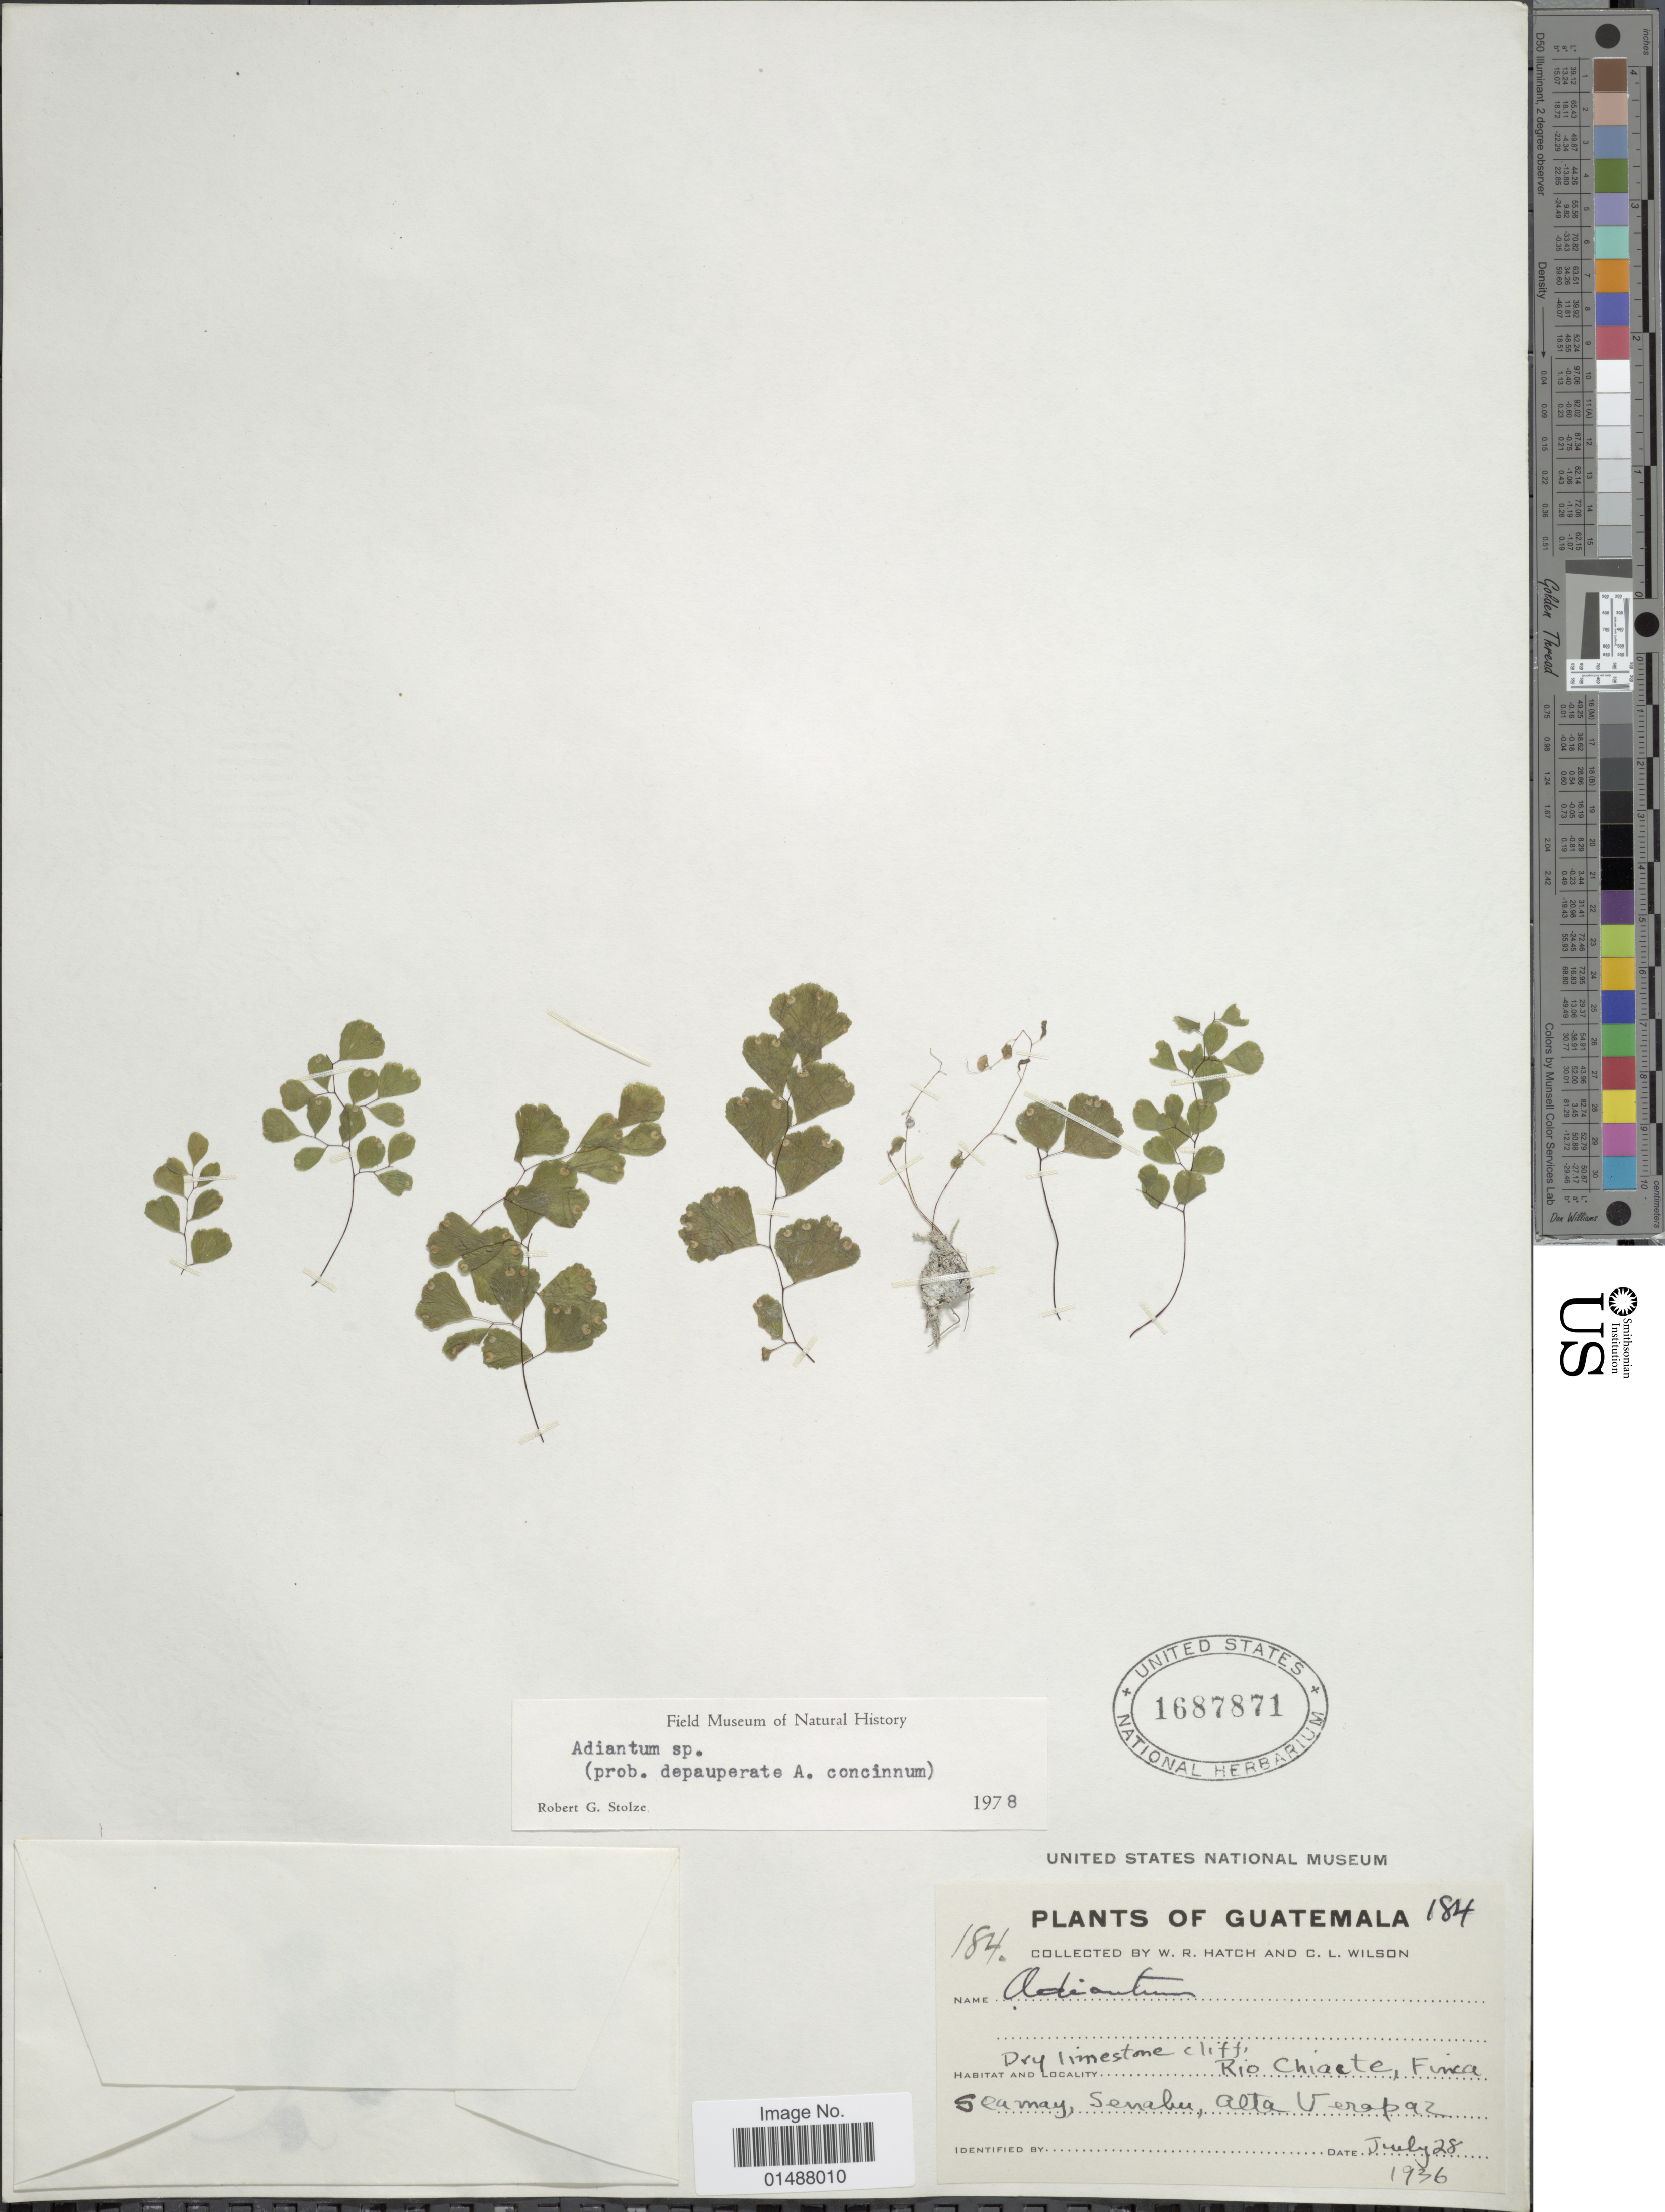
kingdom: Plantae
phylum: Tracheophyta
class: Polypodiopsida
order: Polypodiales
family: Pteridaceae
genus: Adiantum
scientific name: Adiantum concinnum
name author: Humb. & Bonpl. ex Willd.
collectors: W. Hatch & C. L. Wilson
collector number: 184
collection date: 1936-07-28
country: Guatemala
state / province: Alta Verapaz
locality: Rio Chiacte, Fina, Sea may, Senabu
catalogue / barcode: US 1687871